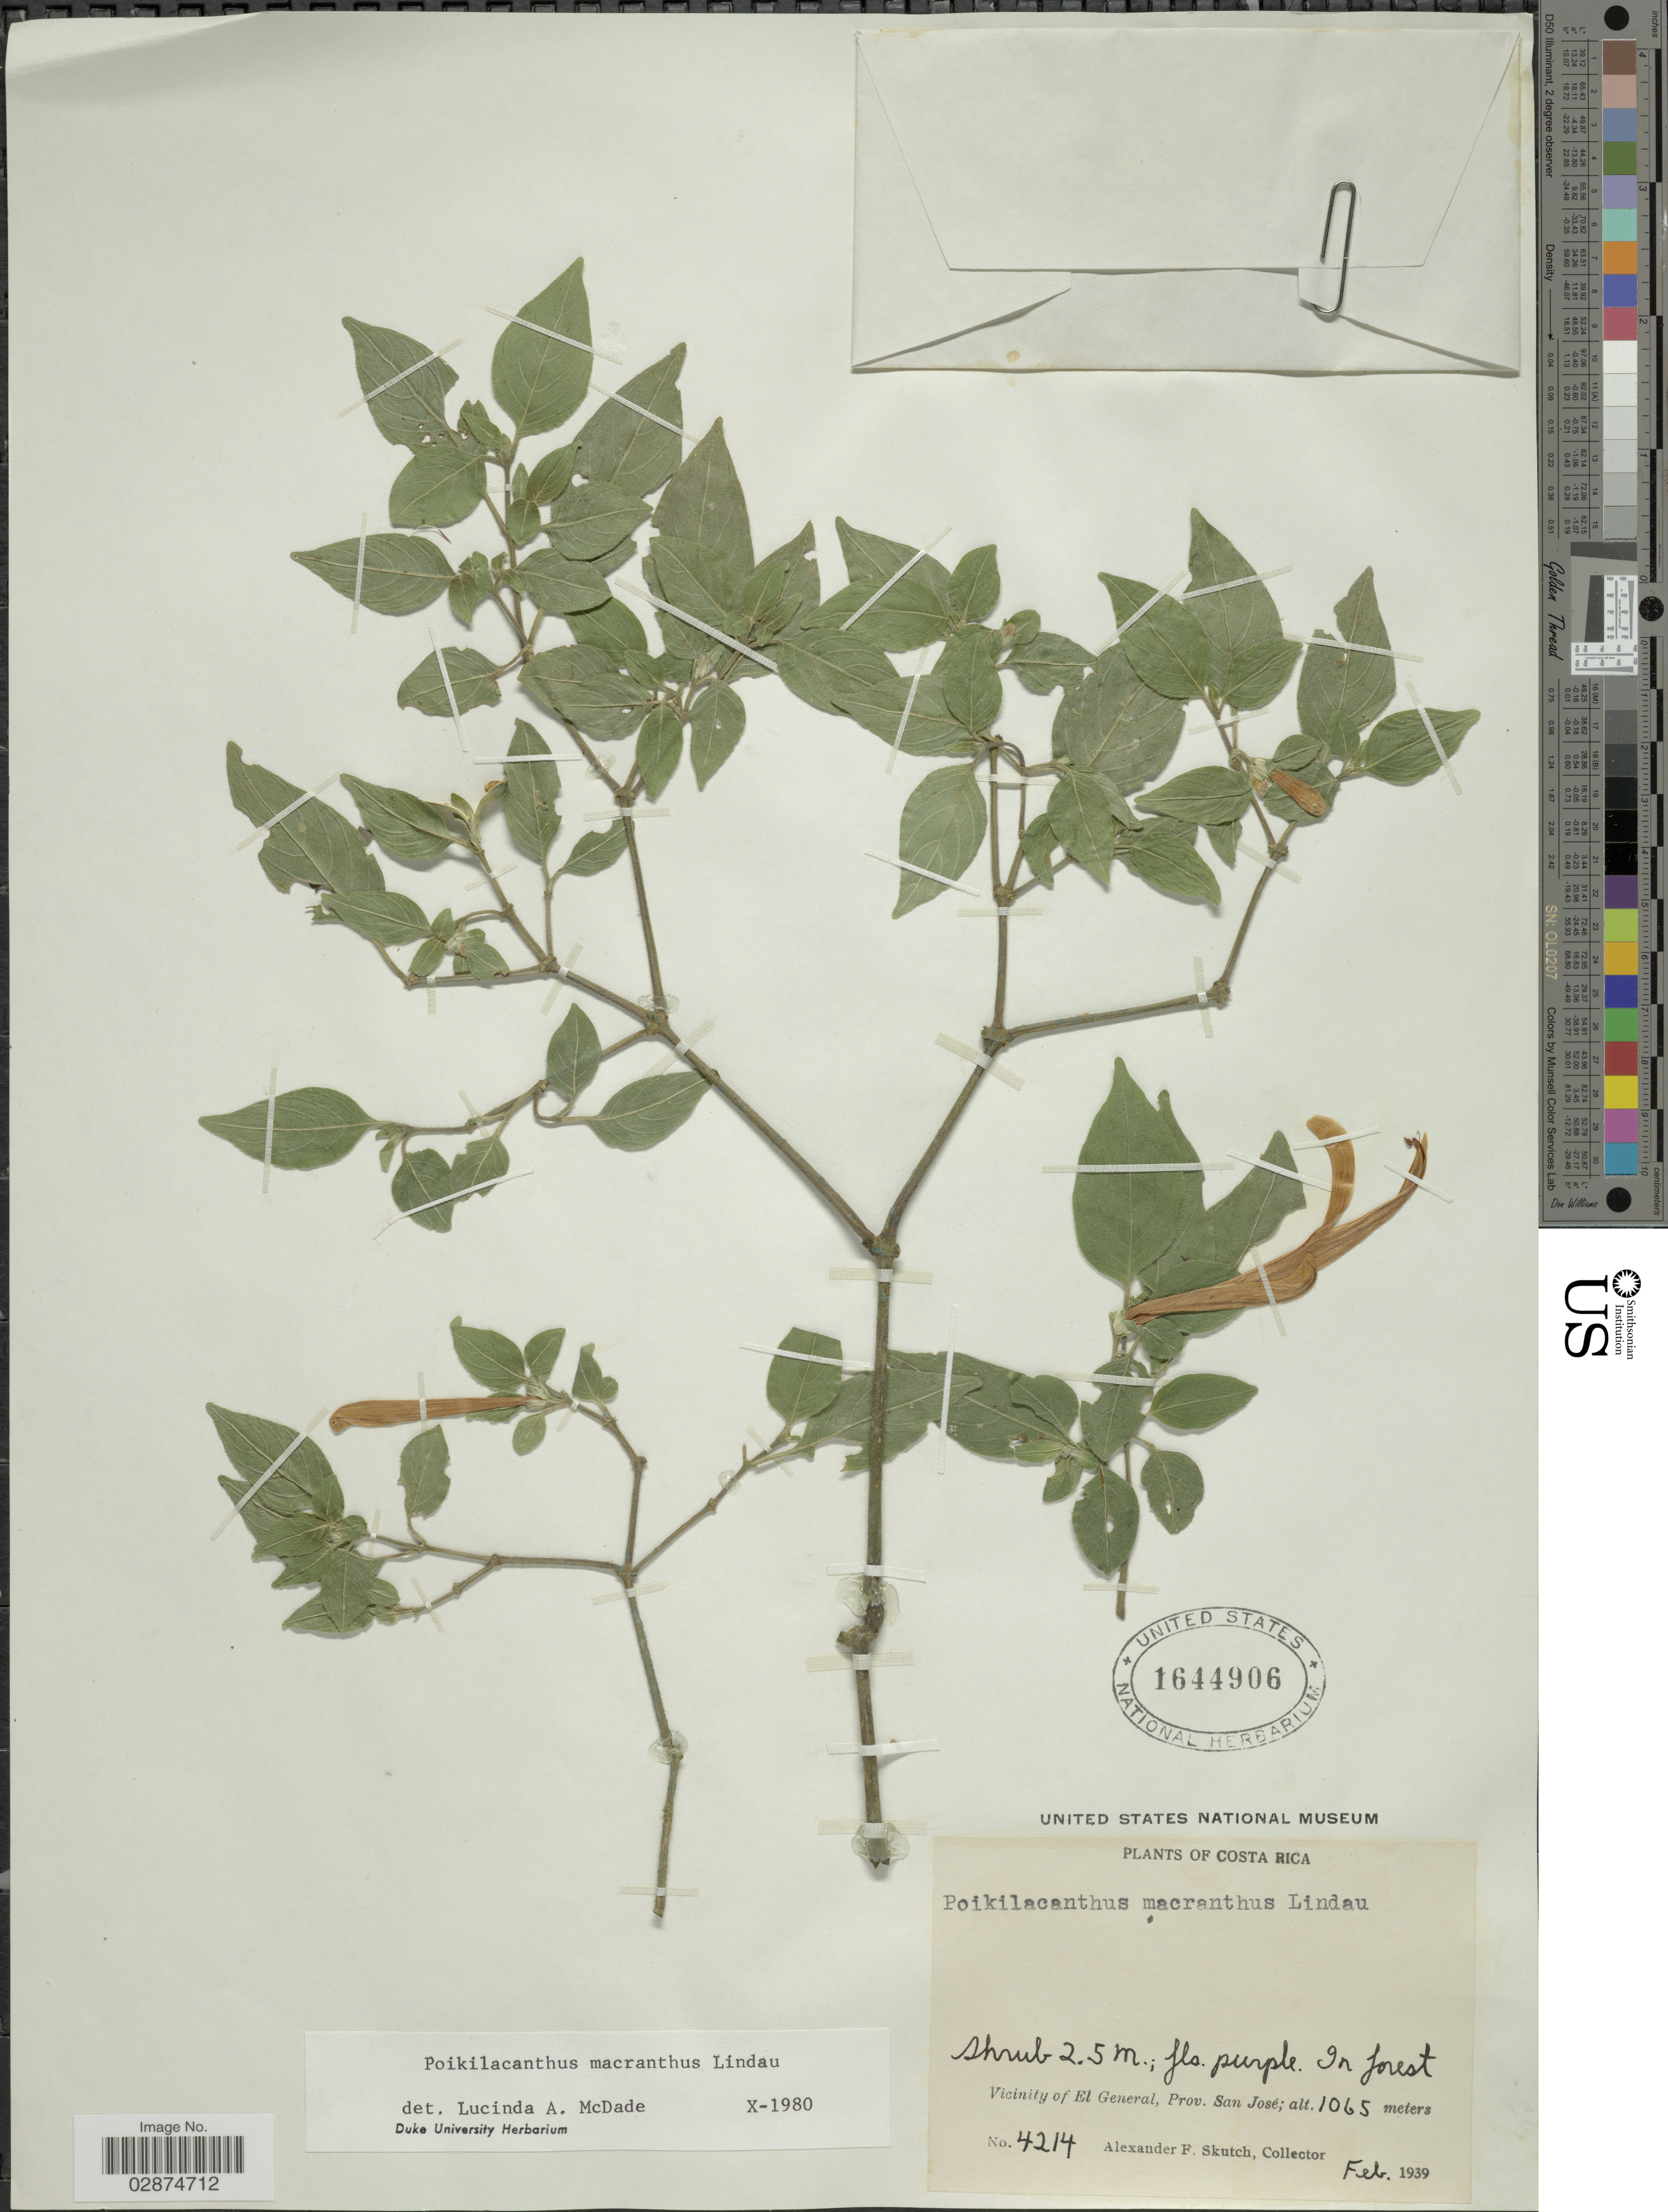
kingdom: Plantae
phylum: Tracheophyta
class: Magnoliopsida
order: Lamiales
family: Acanthaceae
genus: Poikilacanthus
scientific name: Poikilacanthus macranthus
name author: Lindau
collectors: A. F. Skutch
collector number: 4214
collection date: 1939-02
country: Costa Rica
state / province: San José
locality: Vicinity of El General, Prov. San José.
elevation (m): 1065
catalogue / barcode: US 1644906